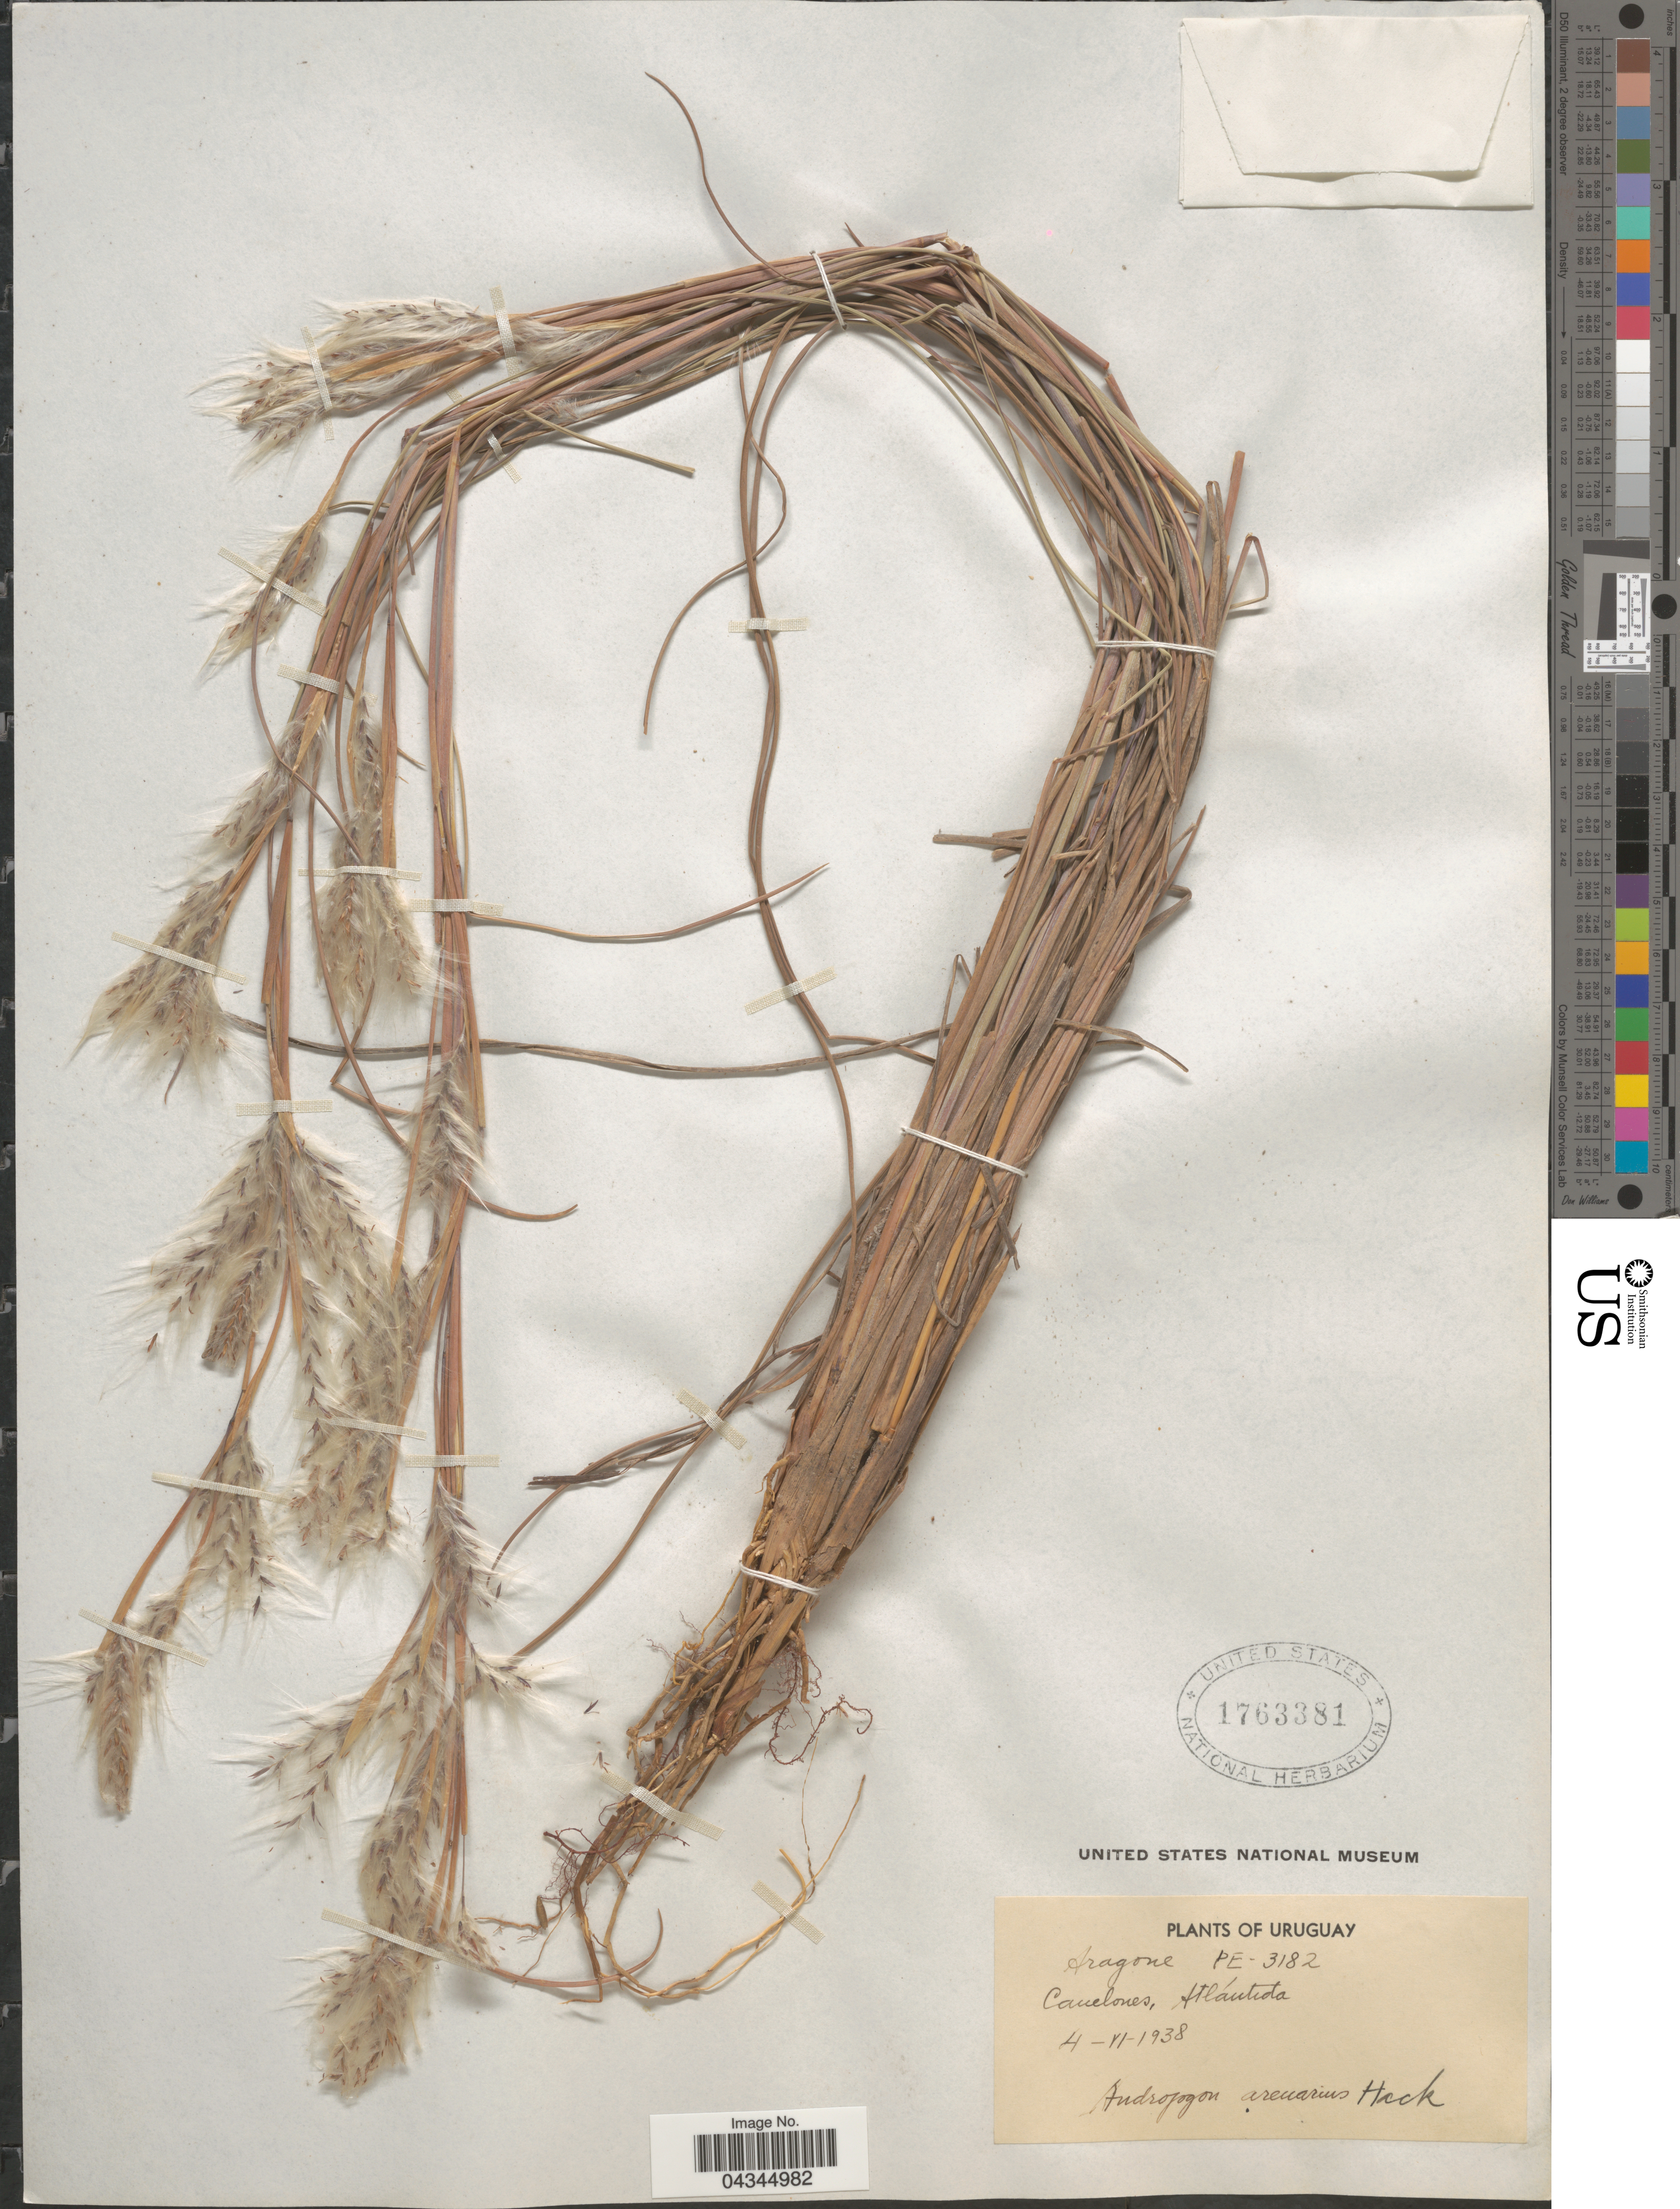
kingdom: Plantae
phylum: Tracheophyta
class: Liliopsida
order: Poales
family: Poaceae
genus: Andropogon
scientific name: Andropogon arenarius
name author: Hack.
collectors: -- Aragone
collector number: PE-3182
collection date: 1938-06-04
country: Uruguay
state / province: Canelones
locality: Atlántida.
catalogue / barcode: US 1763381